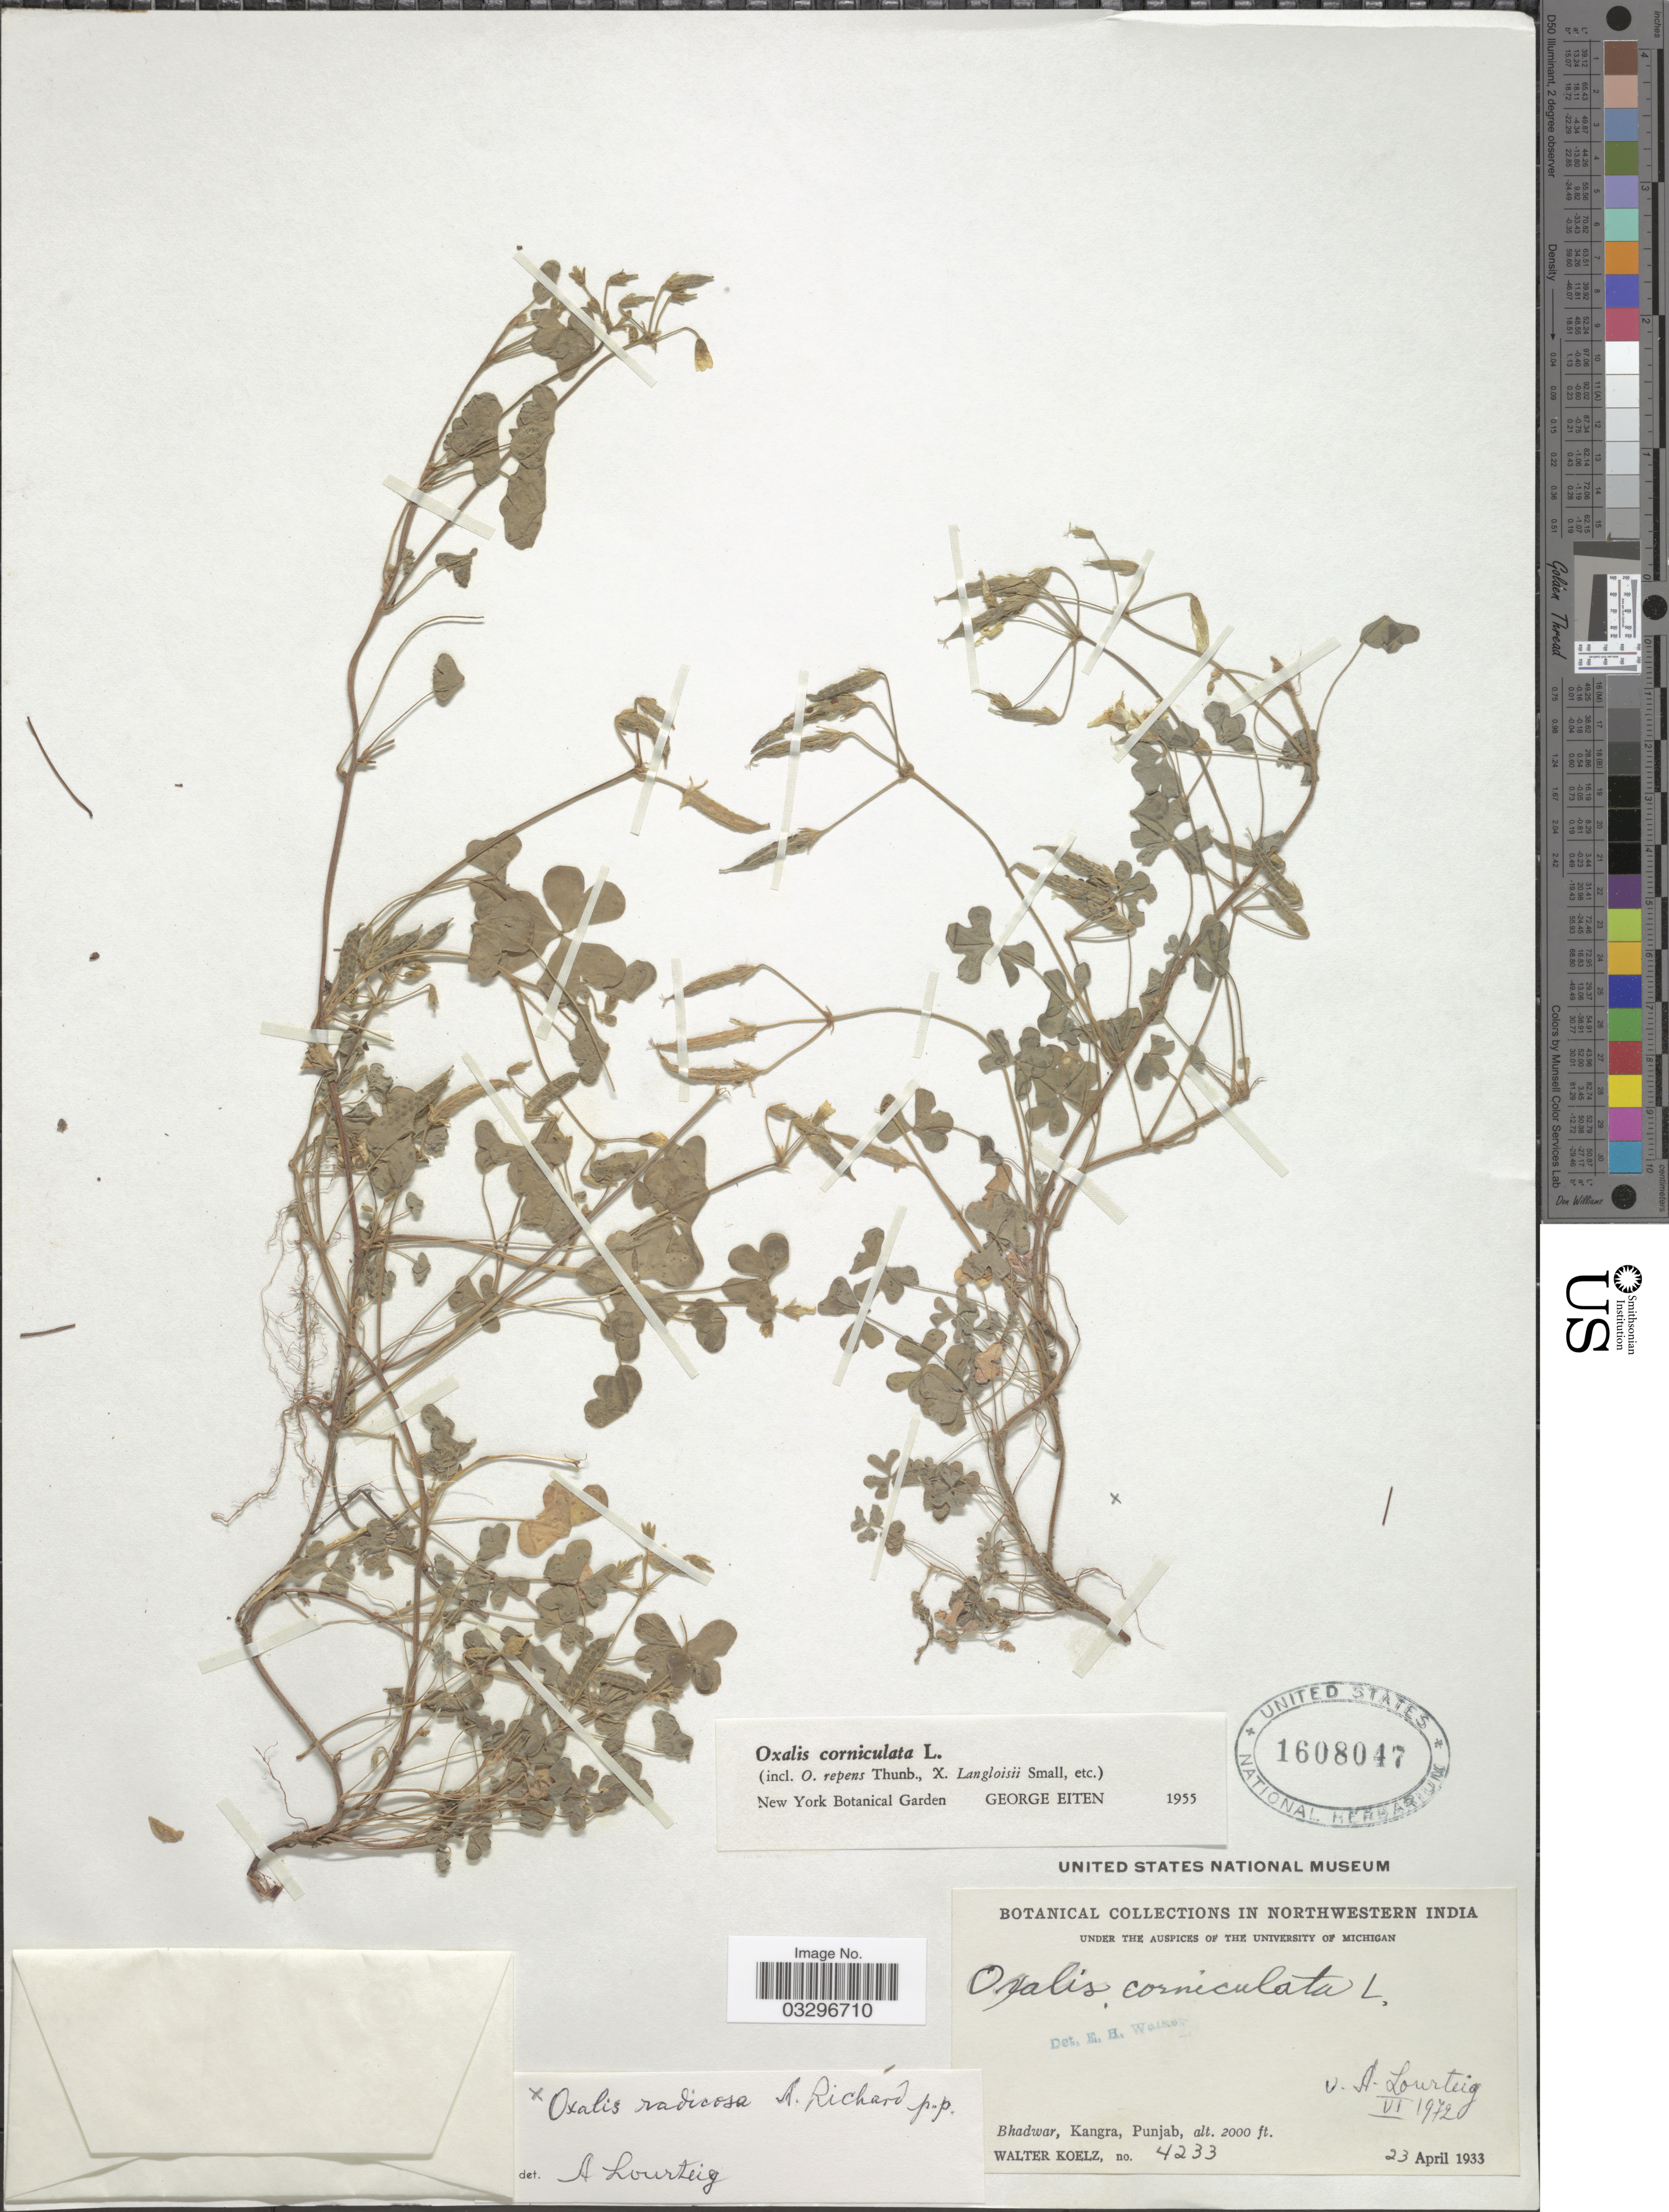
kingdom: Plantae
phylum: Tracheophyta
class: Magnoliopsida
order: Oxalidales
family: Oxalidaceae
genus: Oxalis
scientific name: Oxalis radicosa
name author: A. Rich.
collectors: W. N. Koelz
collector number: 4233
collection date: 1933-04-23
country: India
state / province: Punjab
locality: Northwestern India, Bhadwar, Kangra, Punjab.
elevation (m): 610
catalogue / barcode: US 1608047